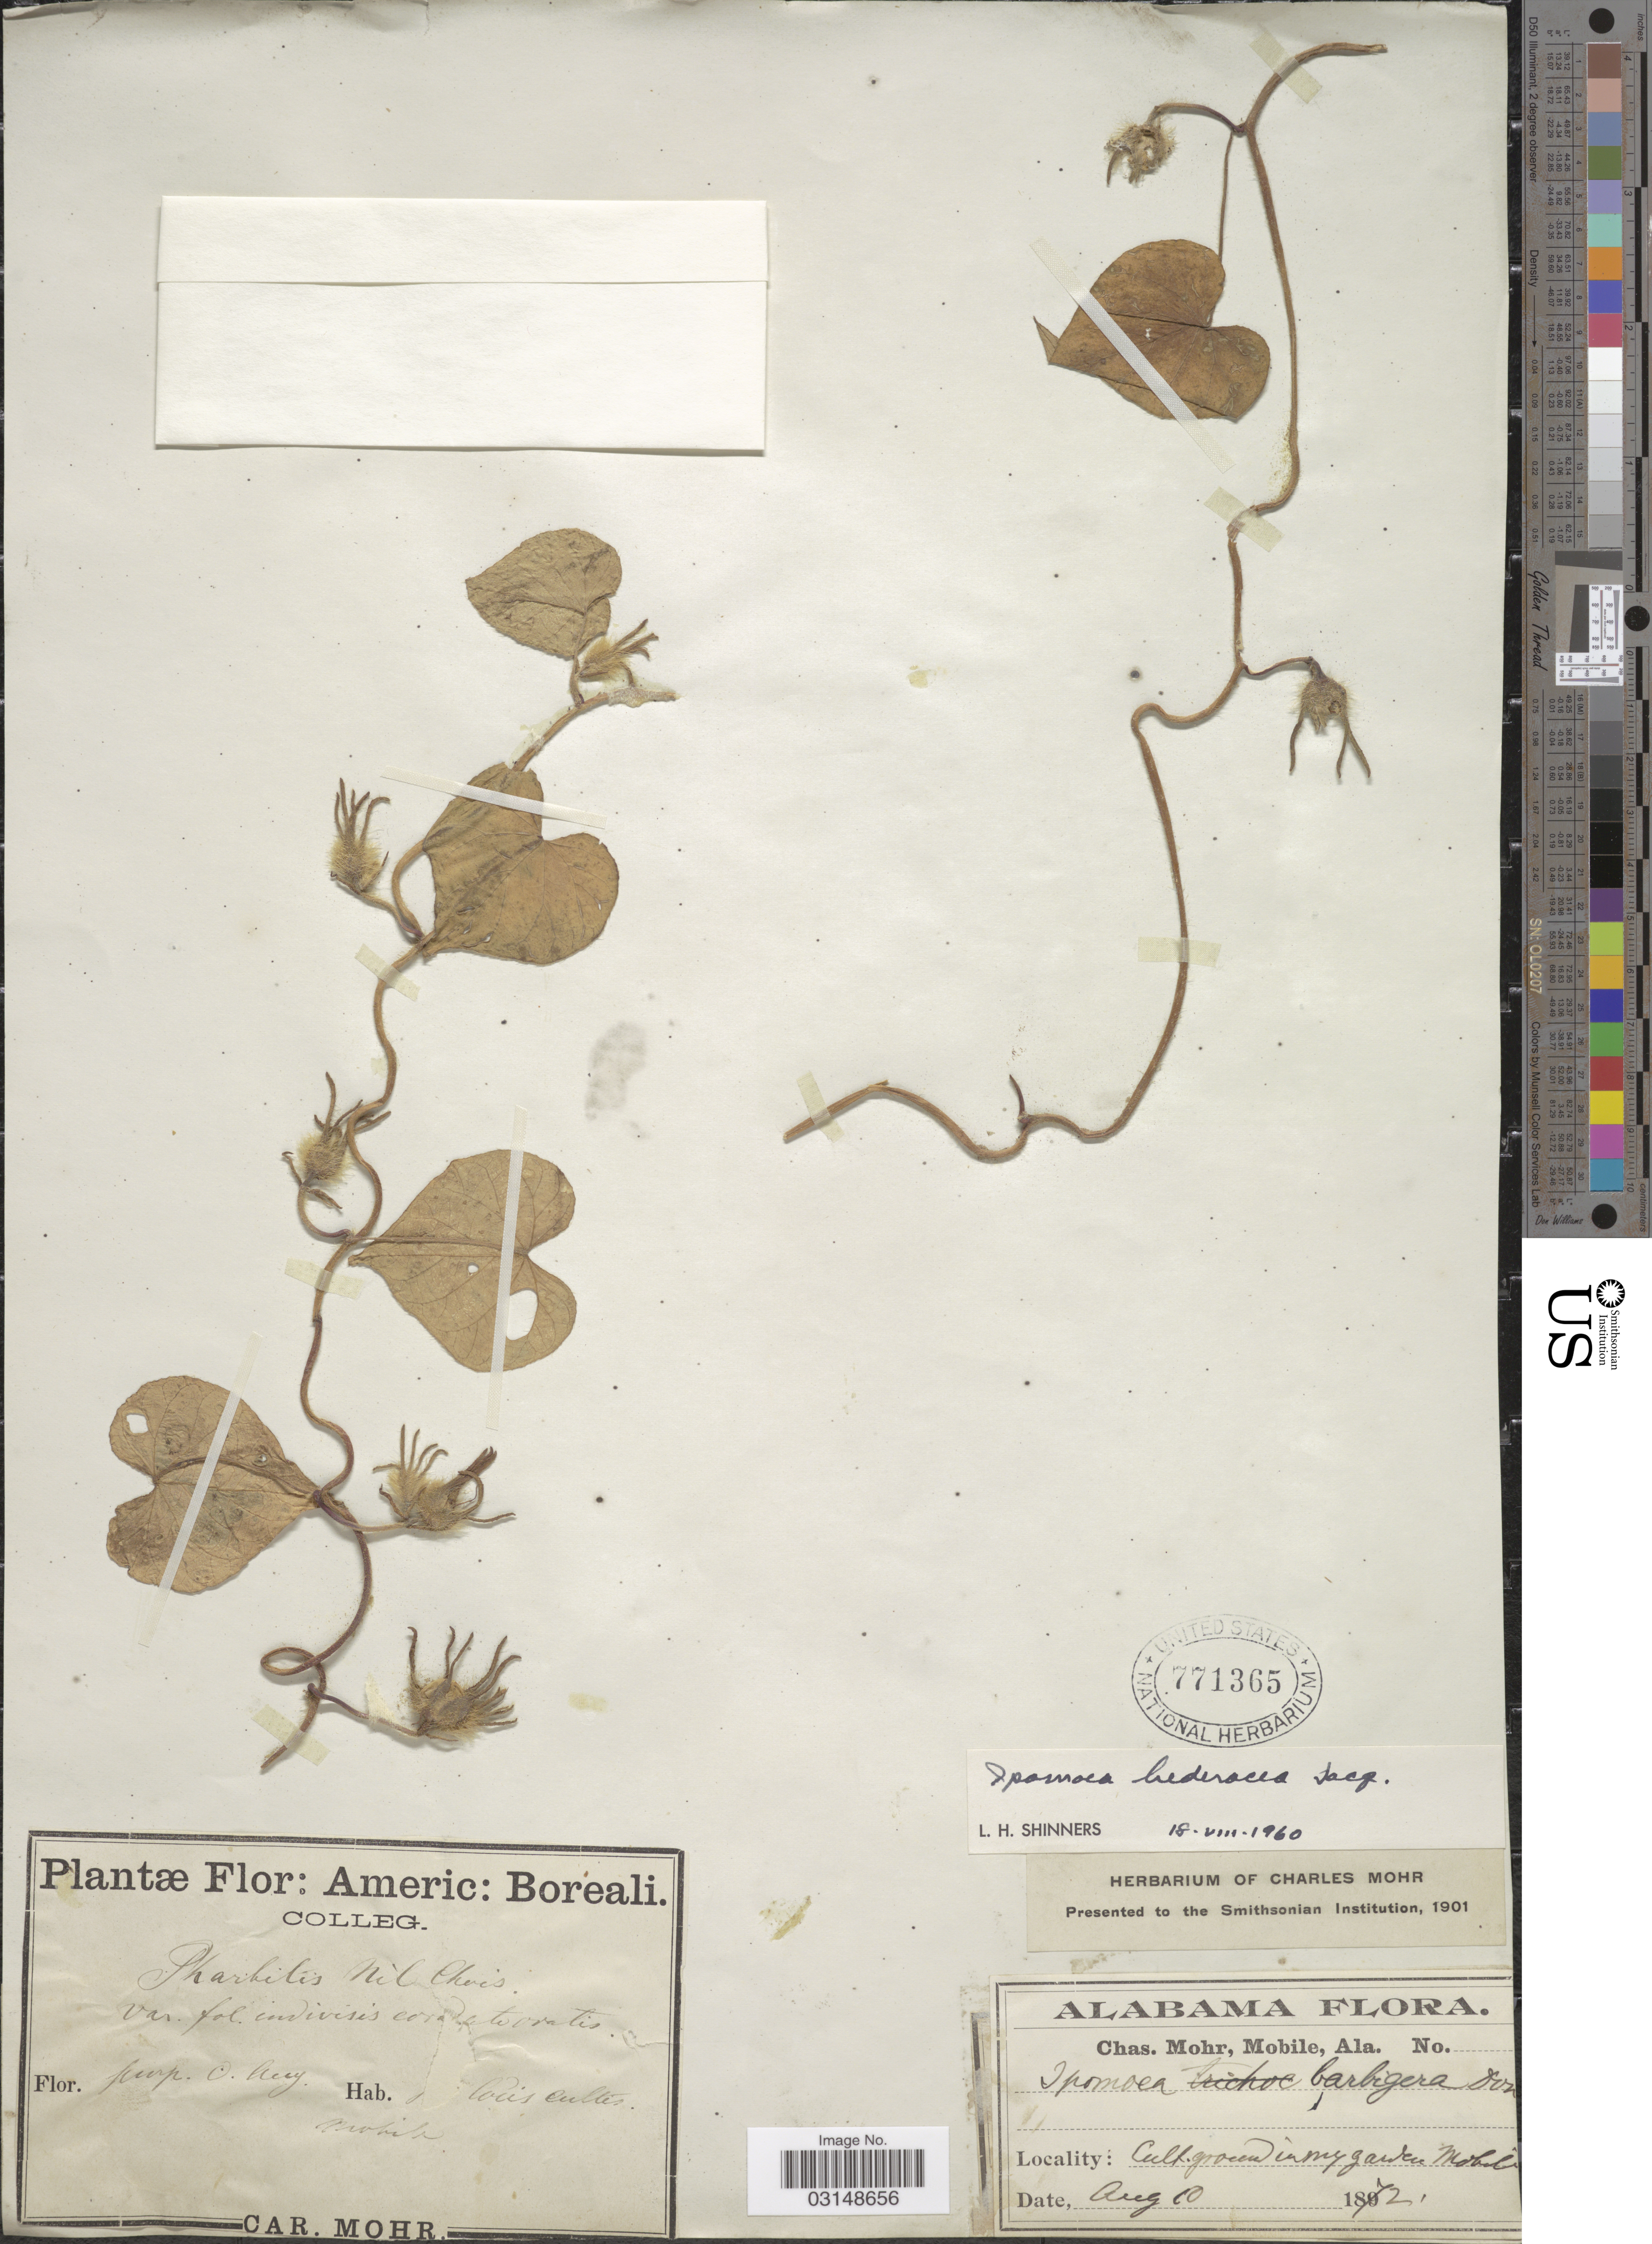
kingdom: Plantae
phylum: Tracheophyta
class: Magnoliopsida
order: Solanales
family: Convolvulaceae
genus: Ipomoea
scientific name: Ipomoea hederacea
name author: Jacq.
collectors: Mohr, C. T. (herbarium)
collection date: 1872-08-10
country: United States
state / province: Alabama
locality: Mobile.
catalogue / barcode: US 771365